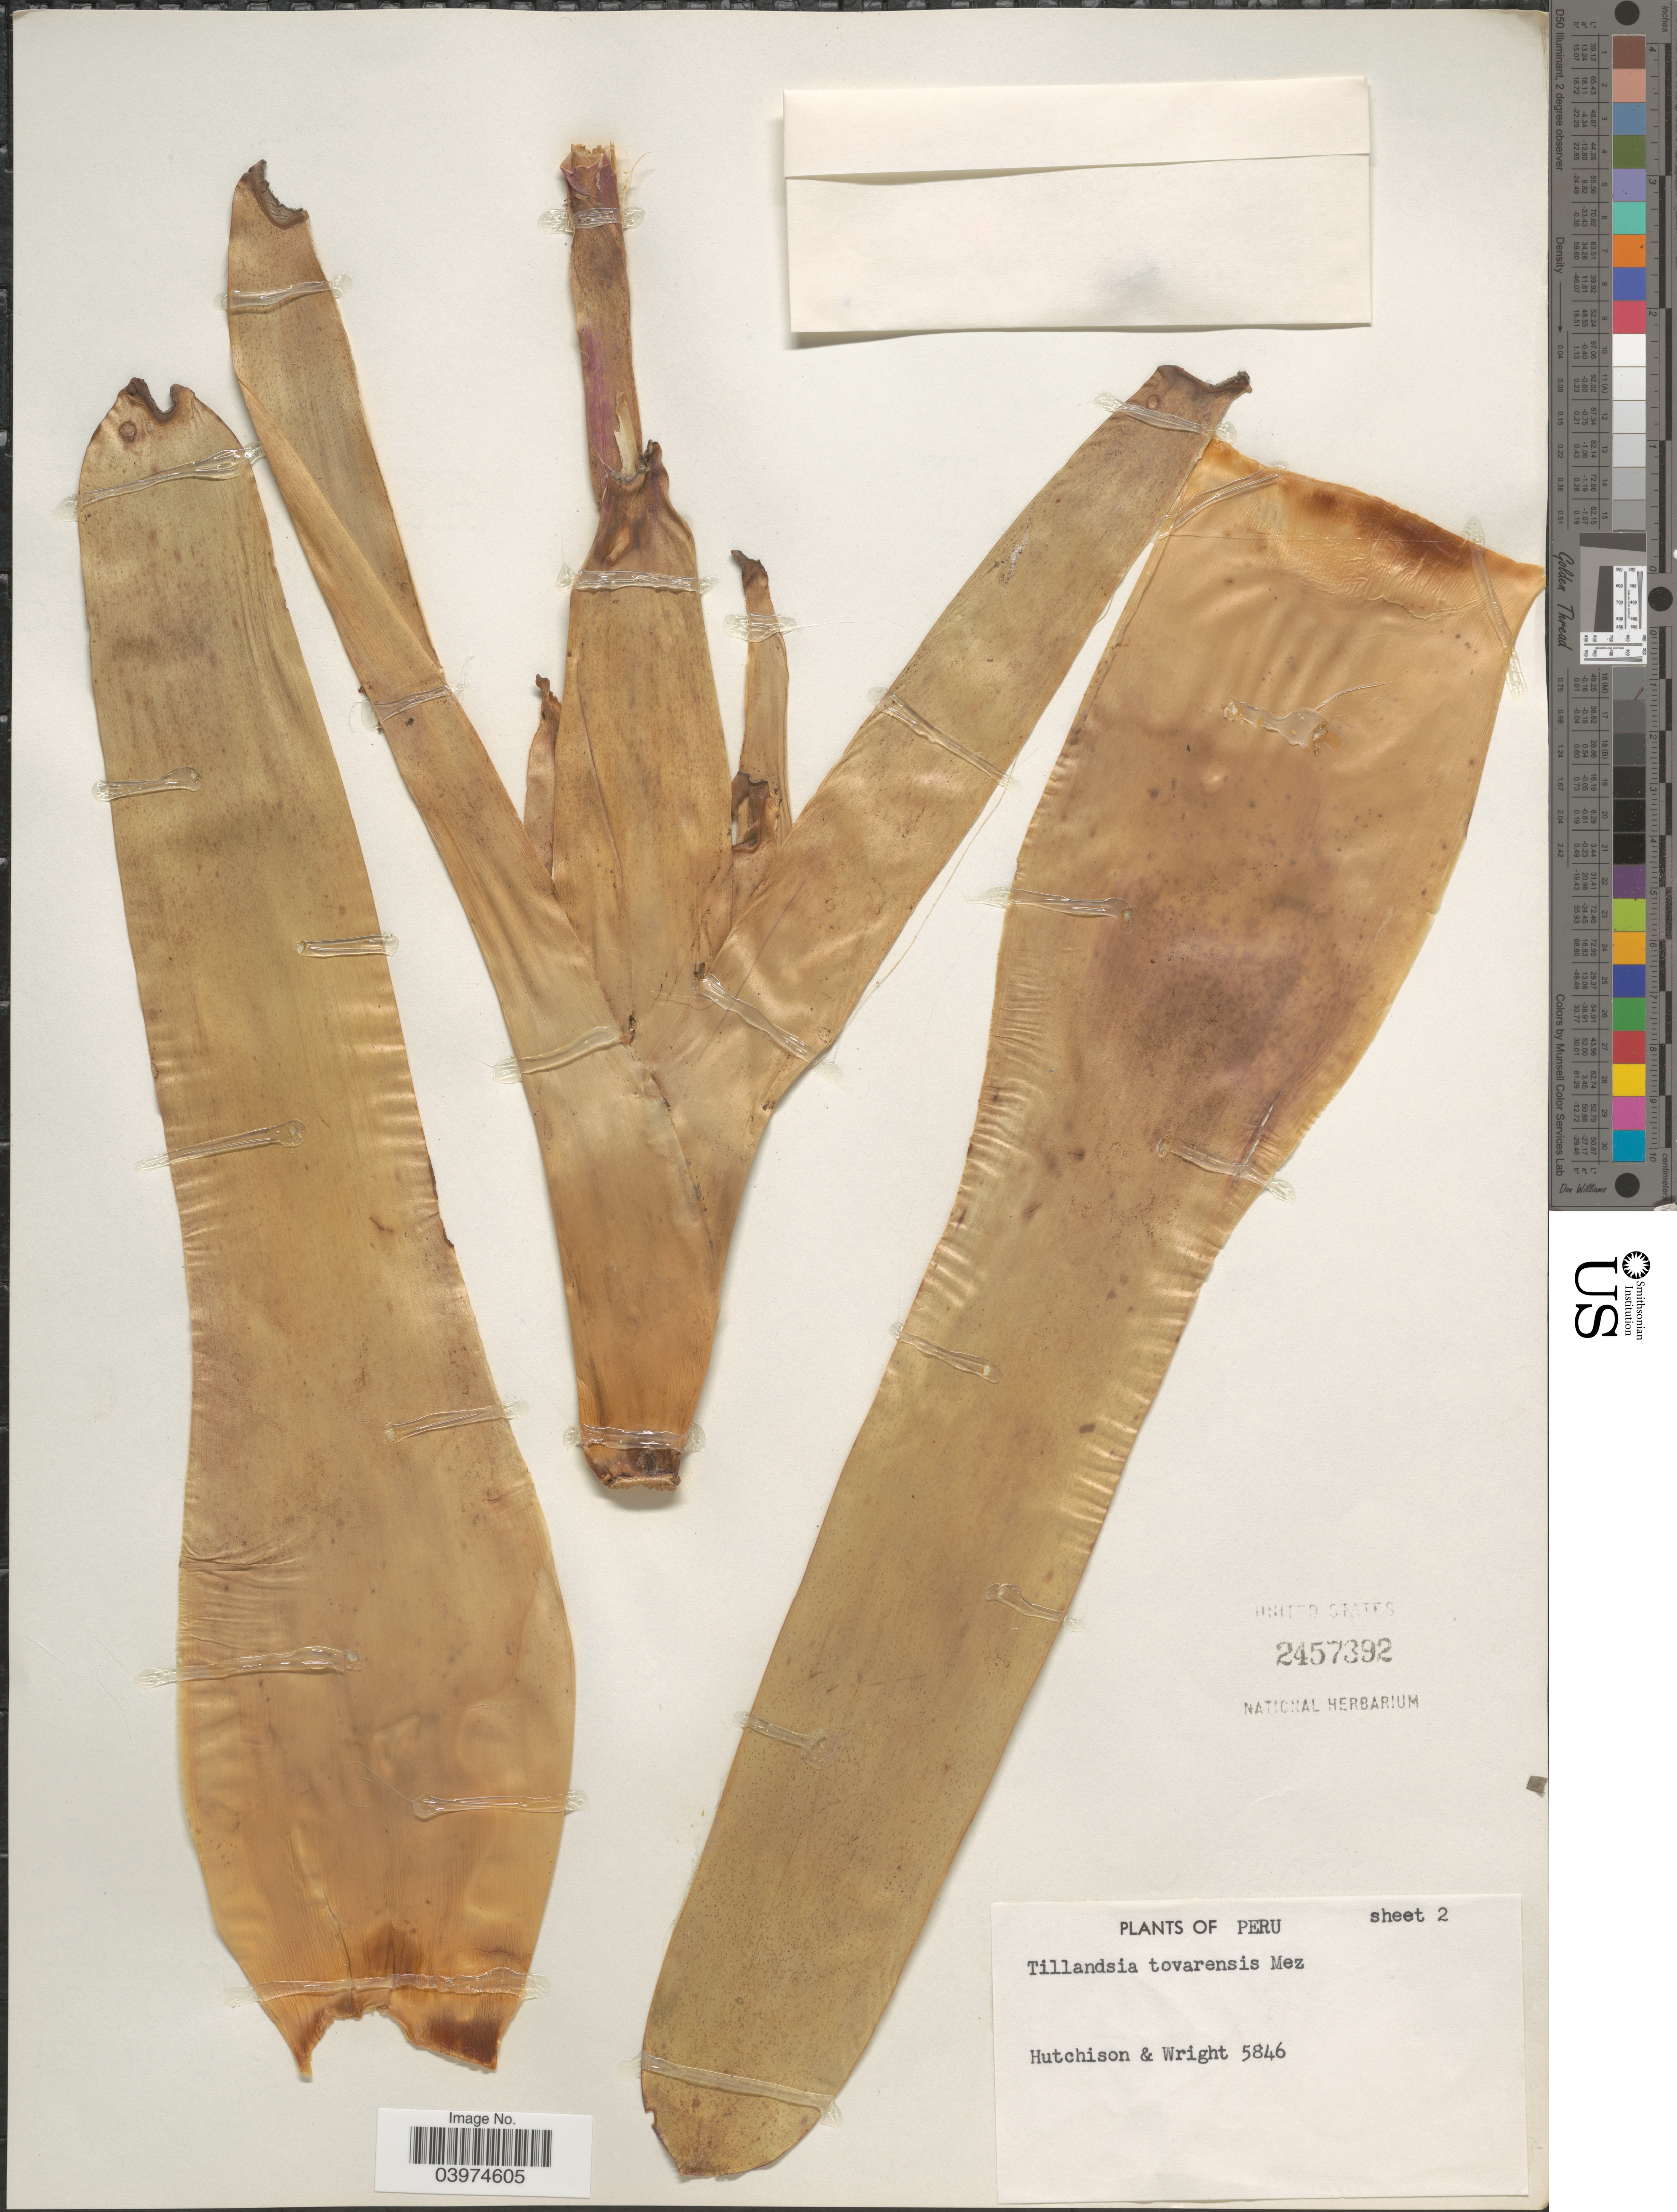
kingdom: Plantae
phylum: Tracheophyta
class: Liliopsida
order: Poales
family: Bromeliaceae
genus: Tillandsia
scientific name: Tillandsia tovarensis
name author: Mez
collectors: -- Hutchison & Wright, --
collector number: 5846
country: Peru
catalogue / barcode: US 2457392